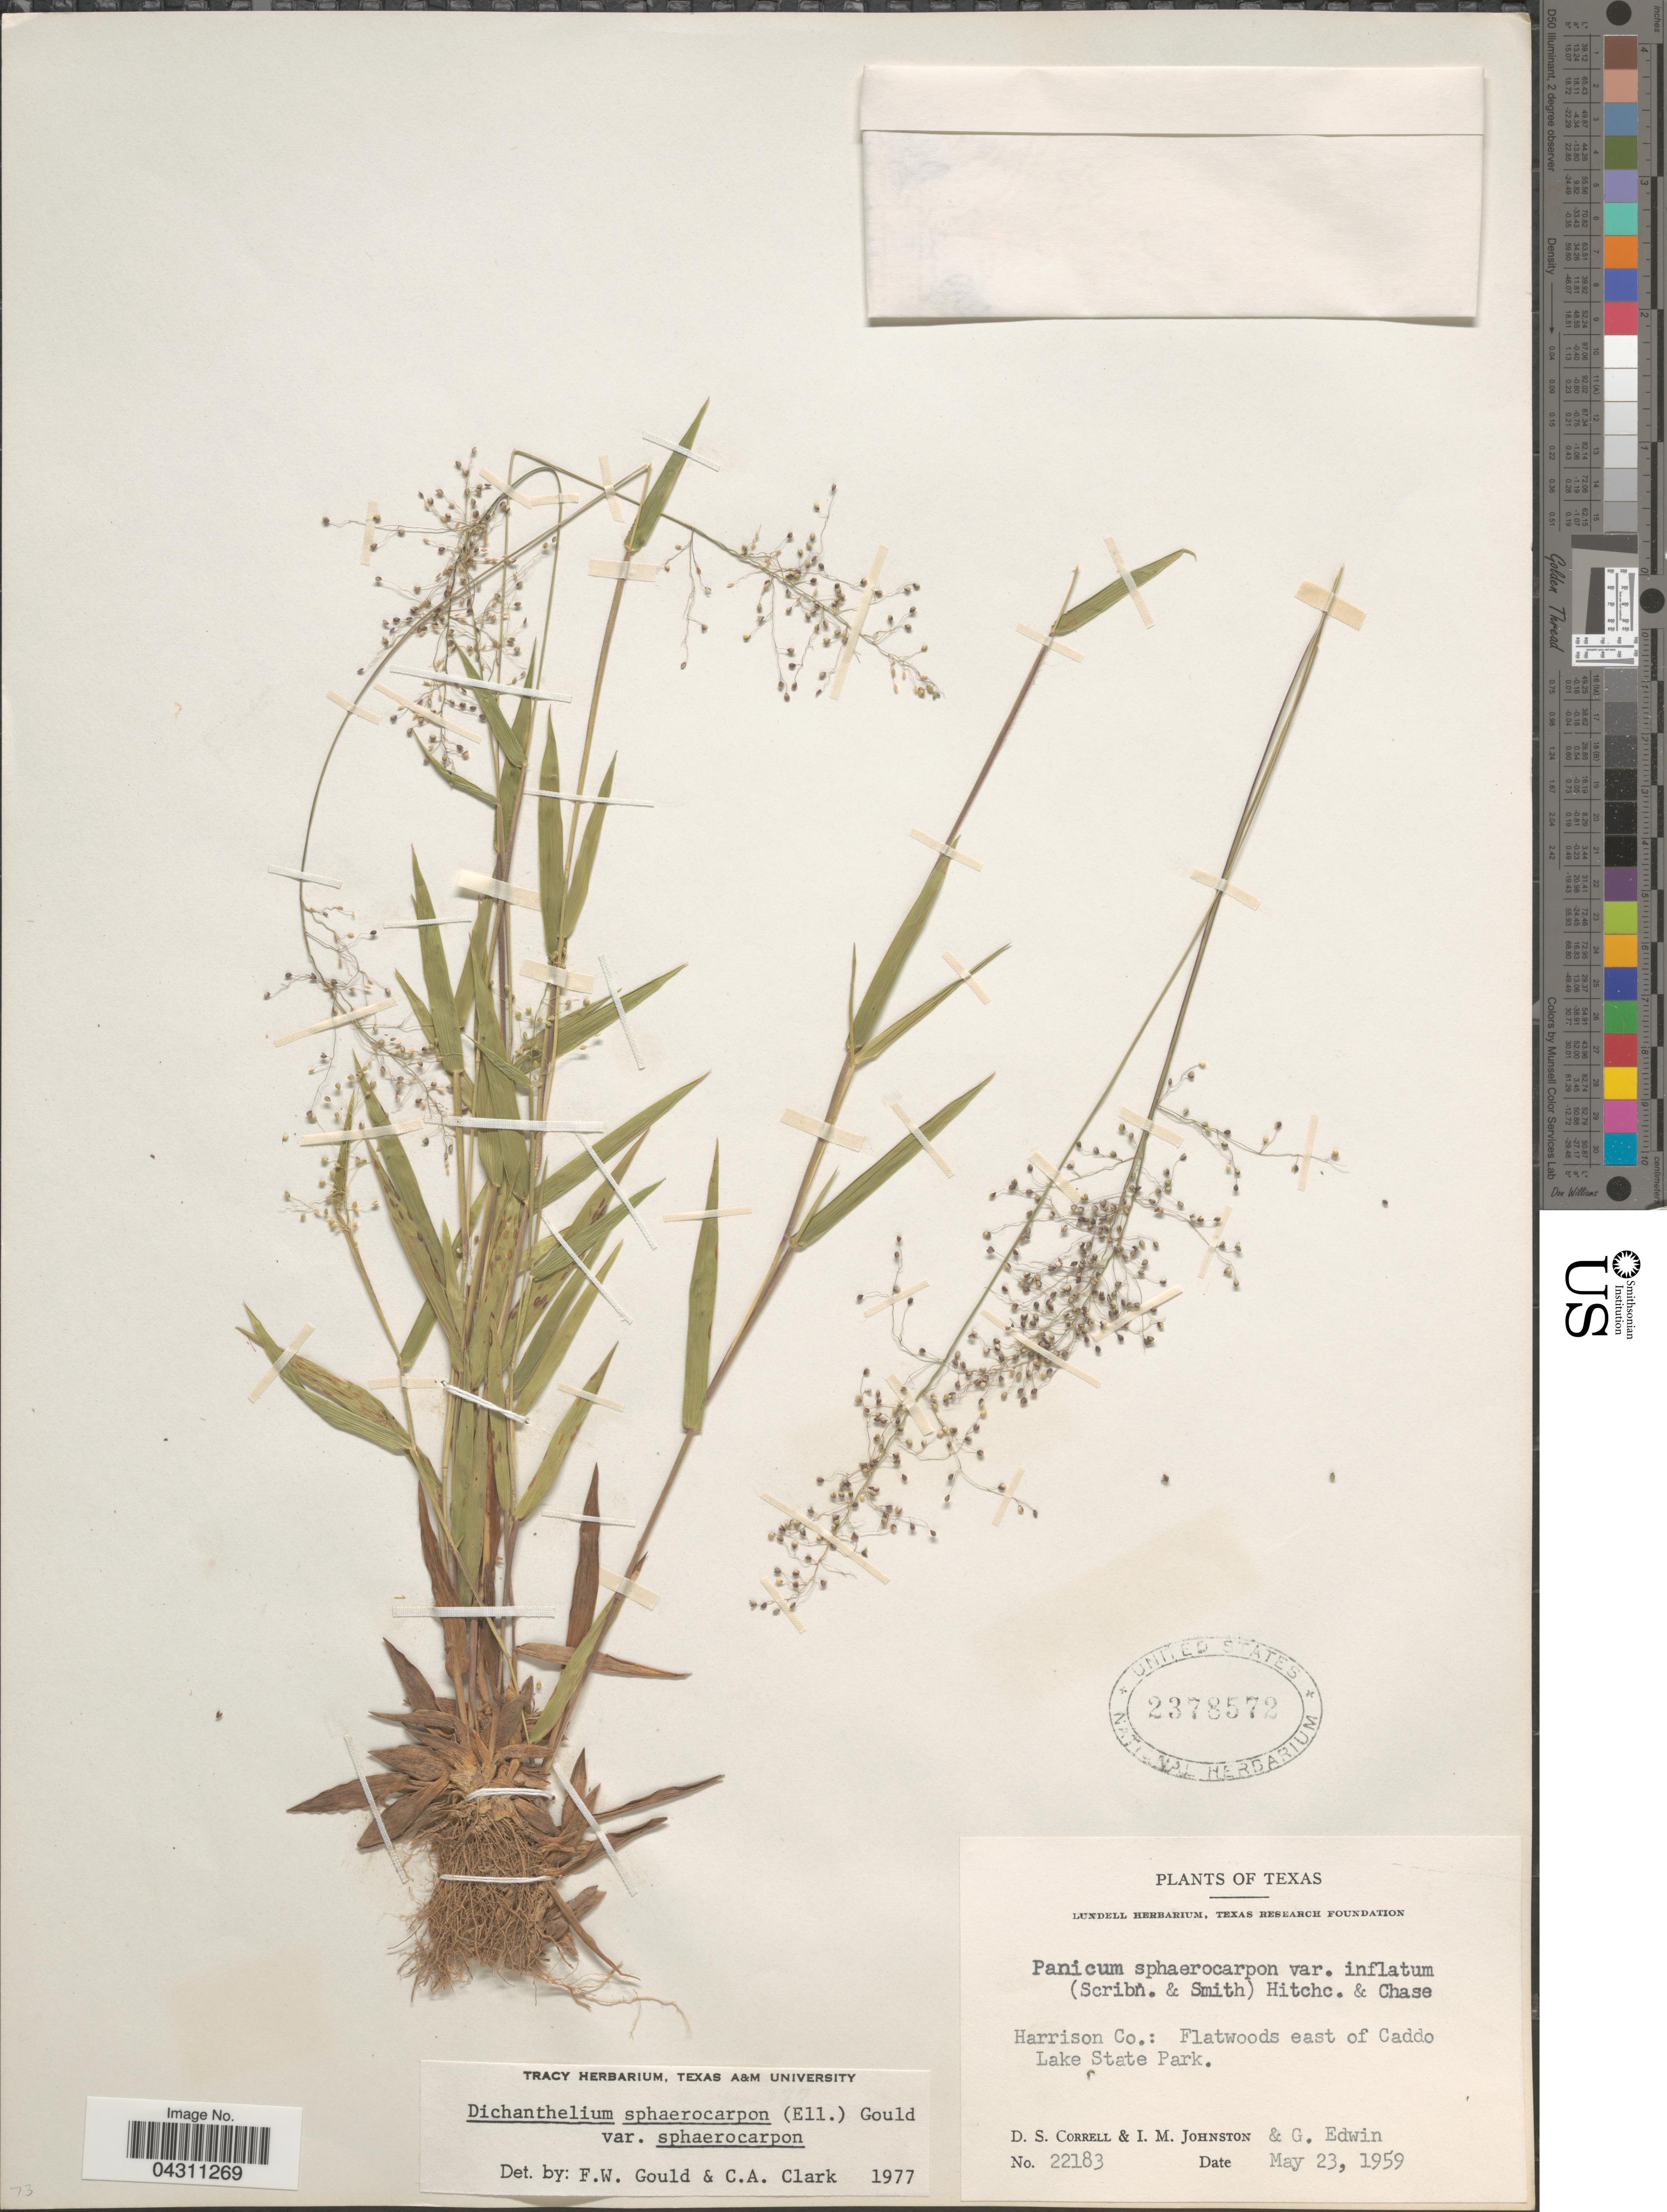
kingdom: Plantae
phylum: Tracheophyta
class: Liliopsida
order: Poales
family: Poaceae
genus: Dichanthelium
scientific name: Dichanthelium sphaerocarpon var. sphaerocarpon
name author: (Elliott) Gould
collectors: D. S. Correll, I.M. Johnston & G. Edwin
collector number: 22183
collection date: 1959-05-23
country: United States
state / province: Texas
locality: Harrison Co.: Flatwoods east of Caddo Lake State Park.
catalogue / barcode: US 2378572